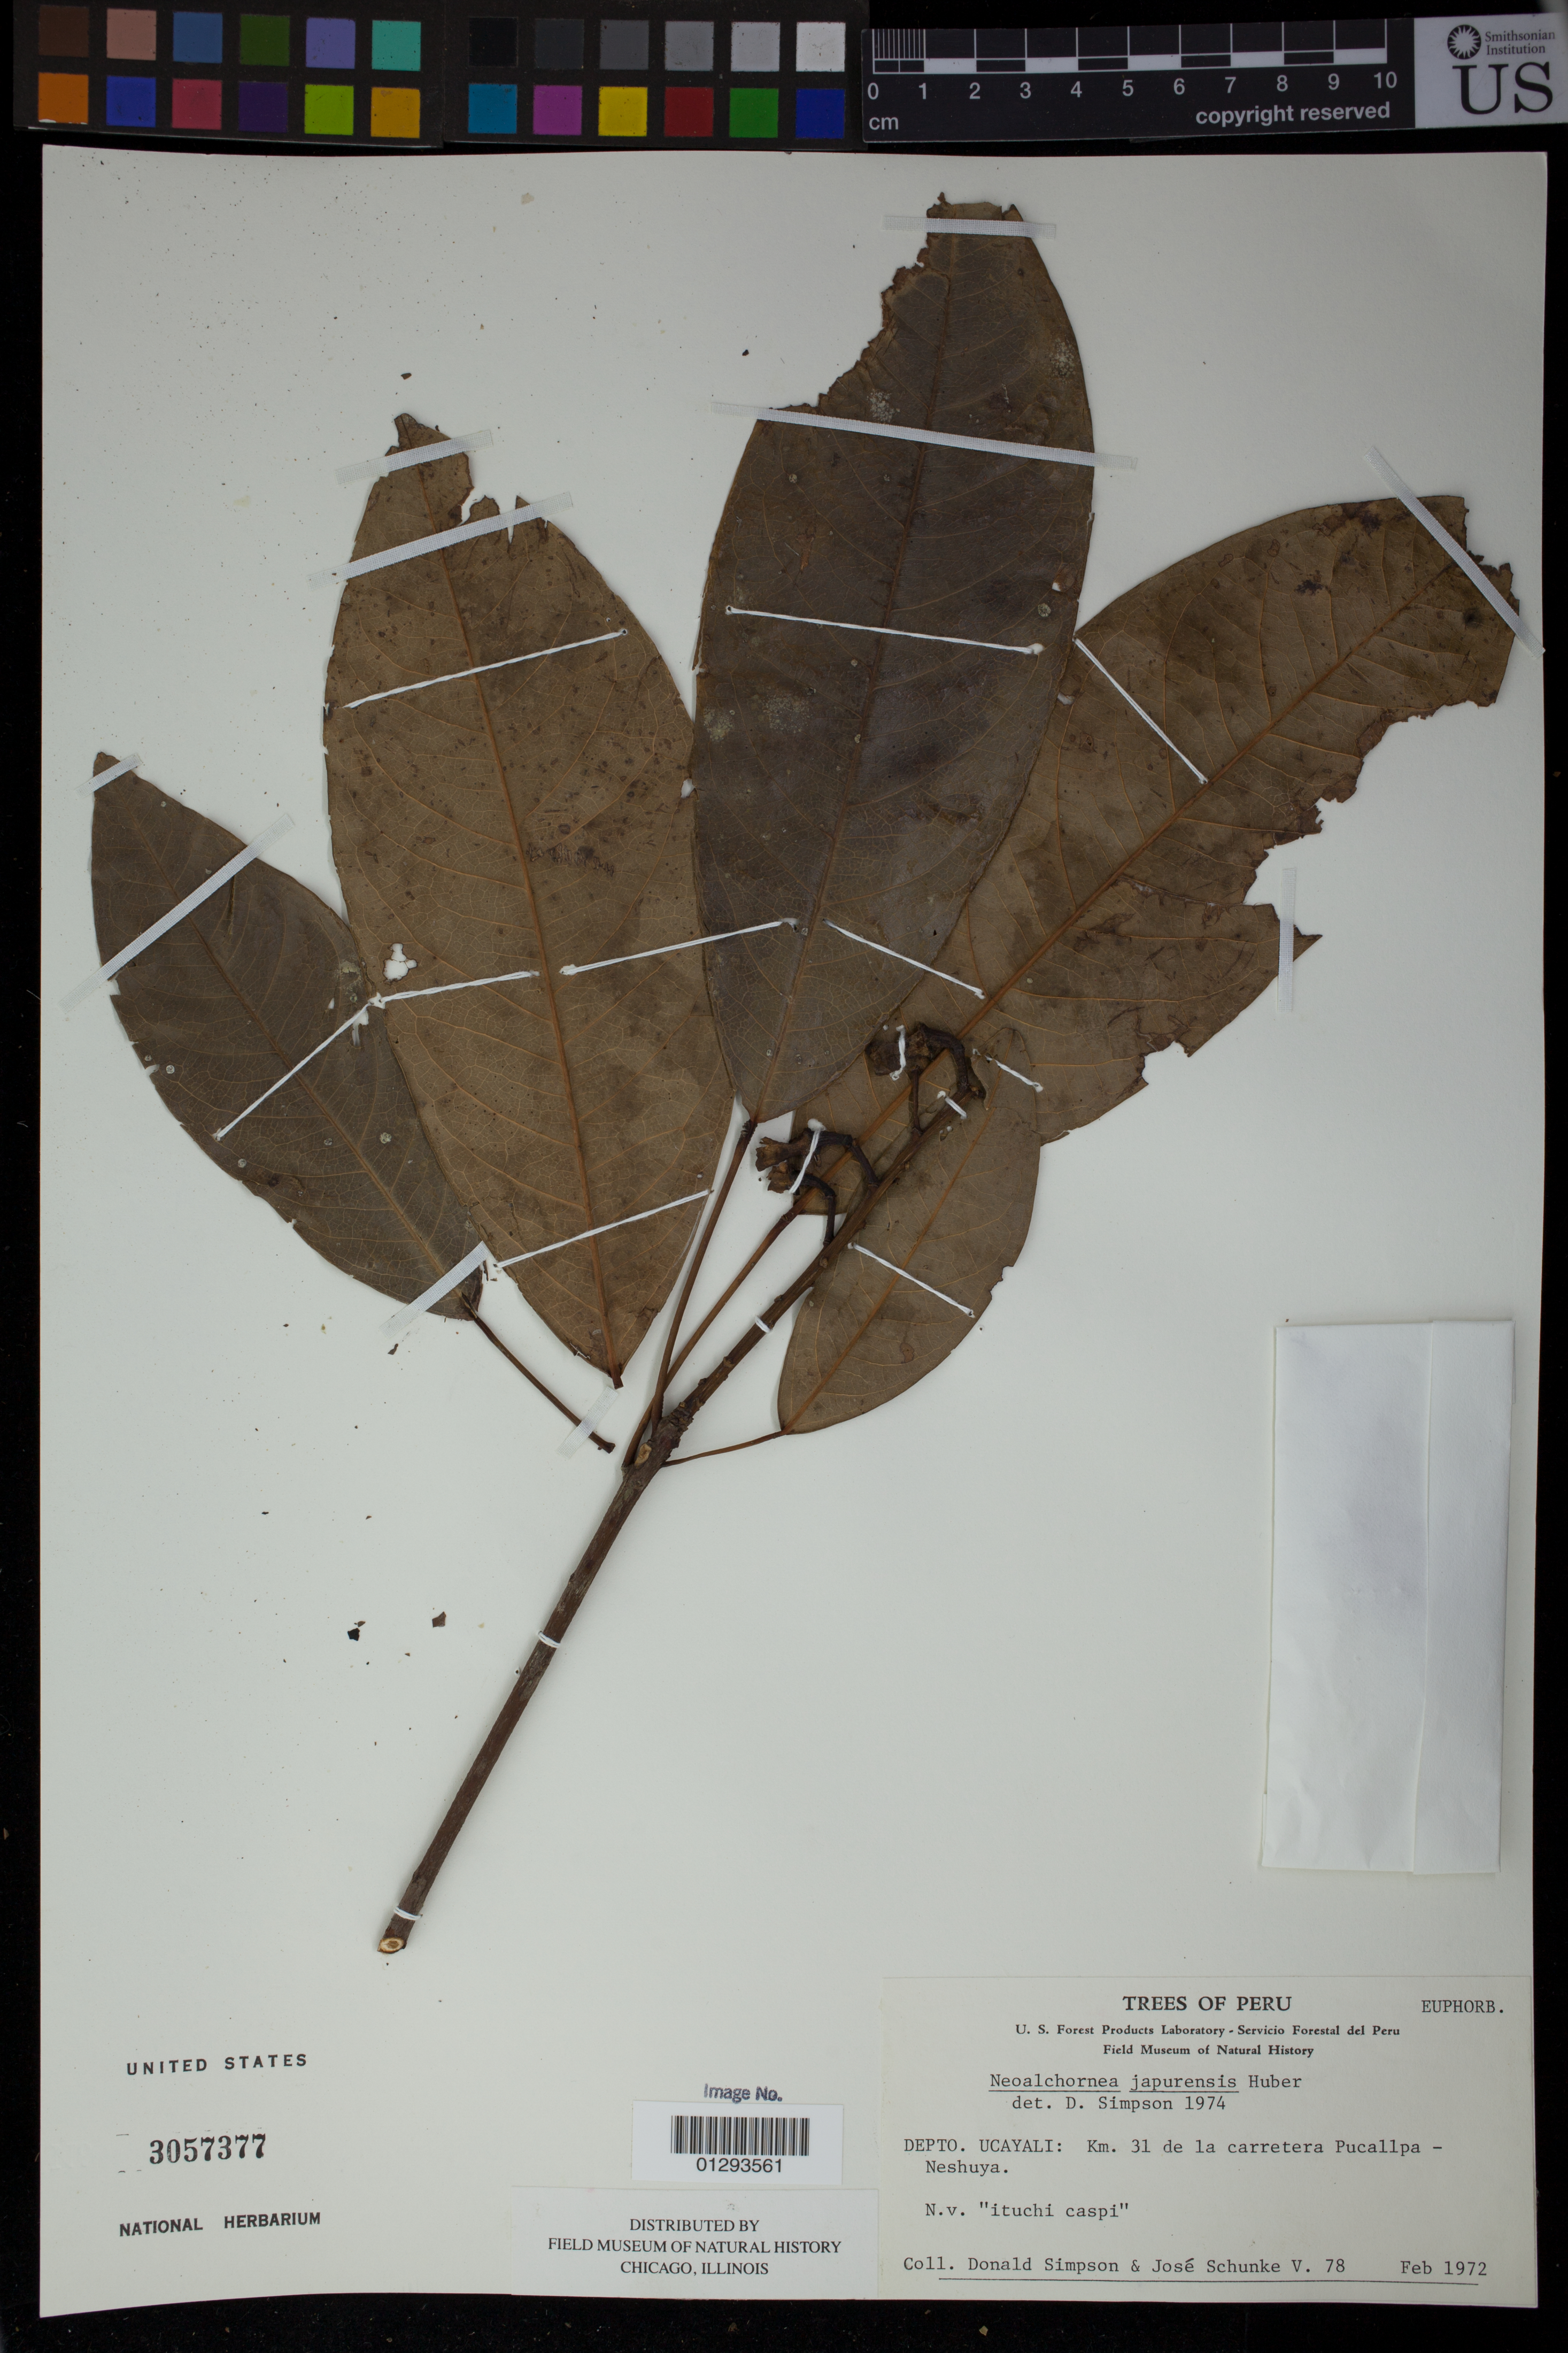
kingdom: Plantae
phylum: Tracheophyta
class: Magnoliopsida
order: Malpighiales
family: Euphorbiaceae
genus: Senefeldera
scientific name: Senefeldera sp.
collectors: J. Schunke Vigo & D. Simpson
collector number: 78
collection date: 1972-02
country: Peru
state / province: Ucayali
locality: Km. 31 de la carretera Pucallpa - Neshuya.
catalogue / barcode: US 3057377